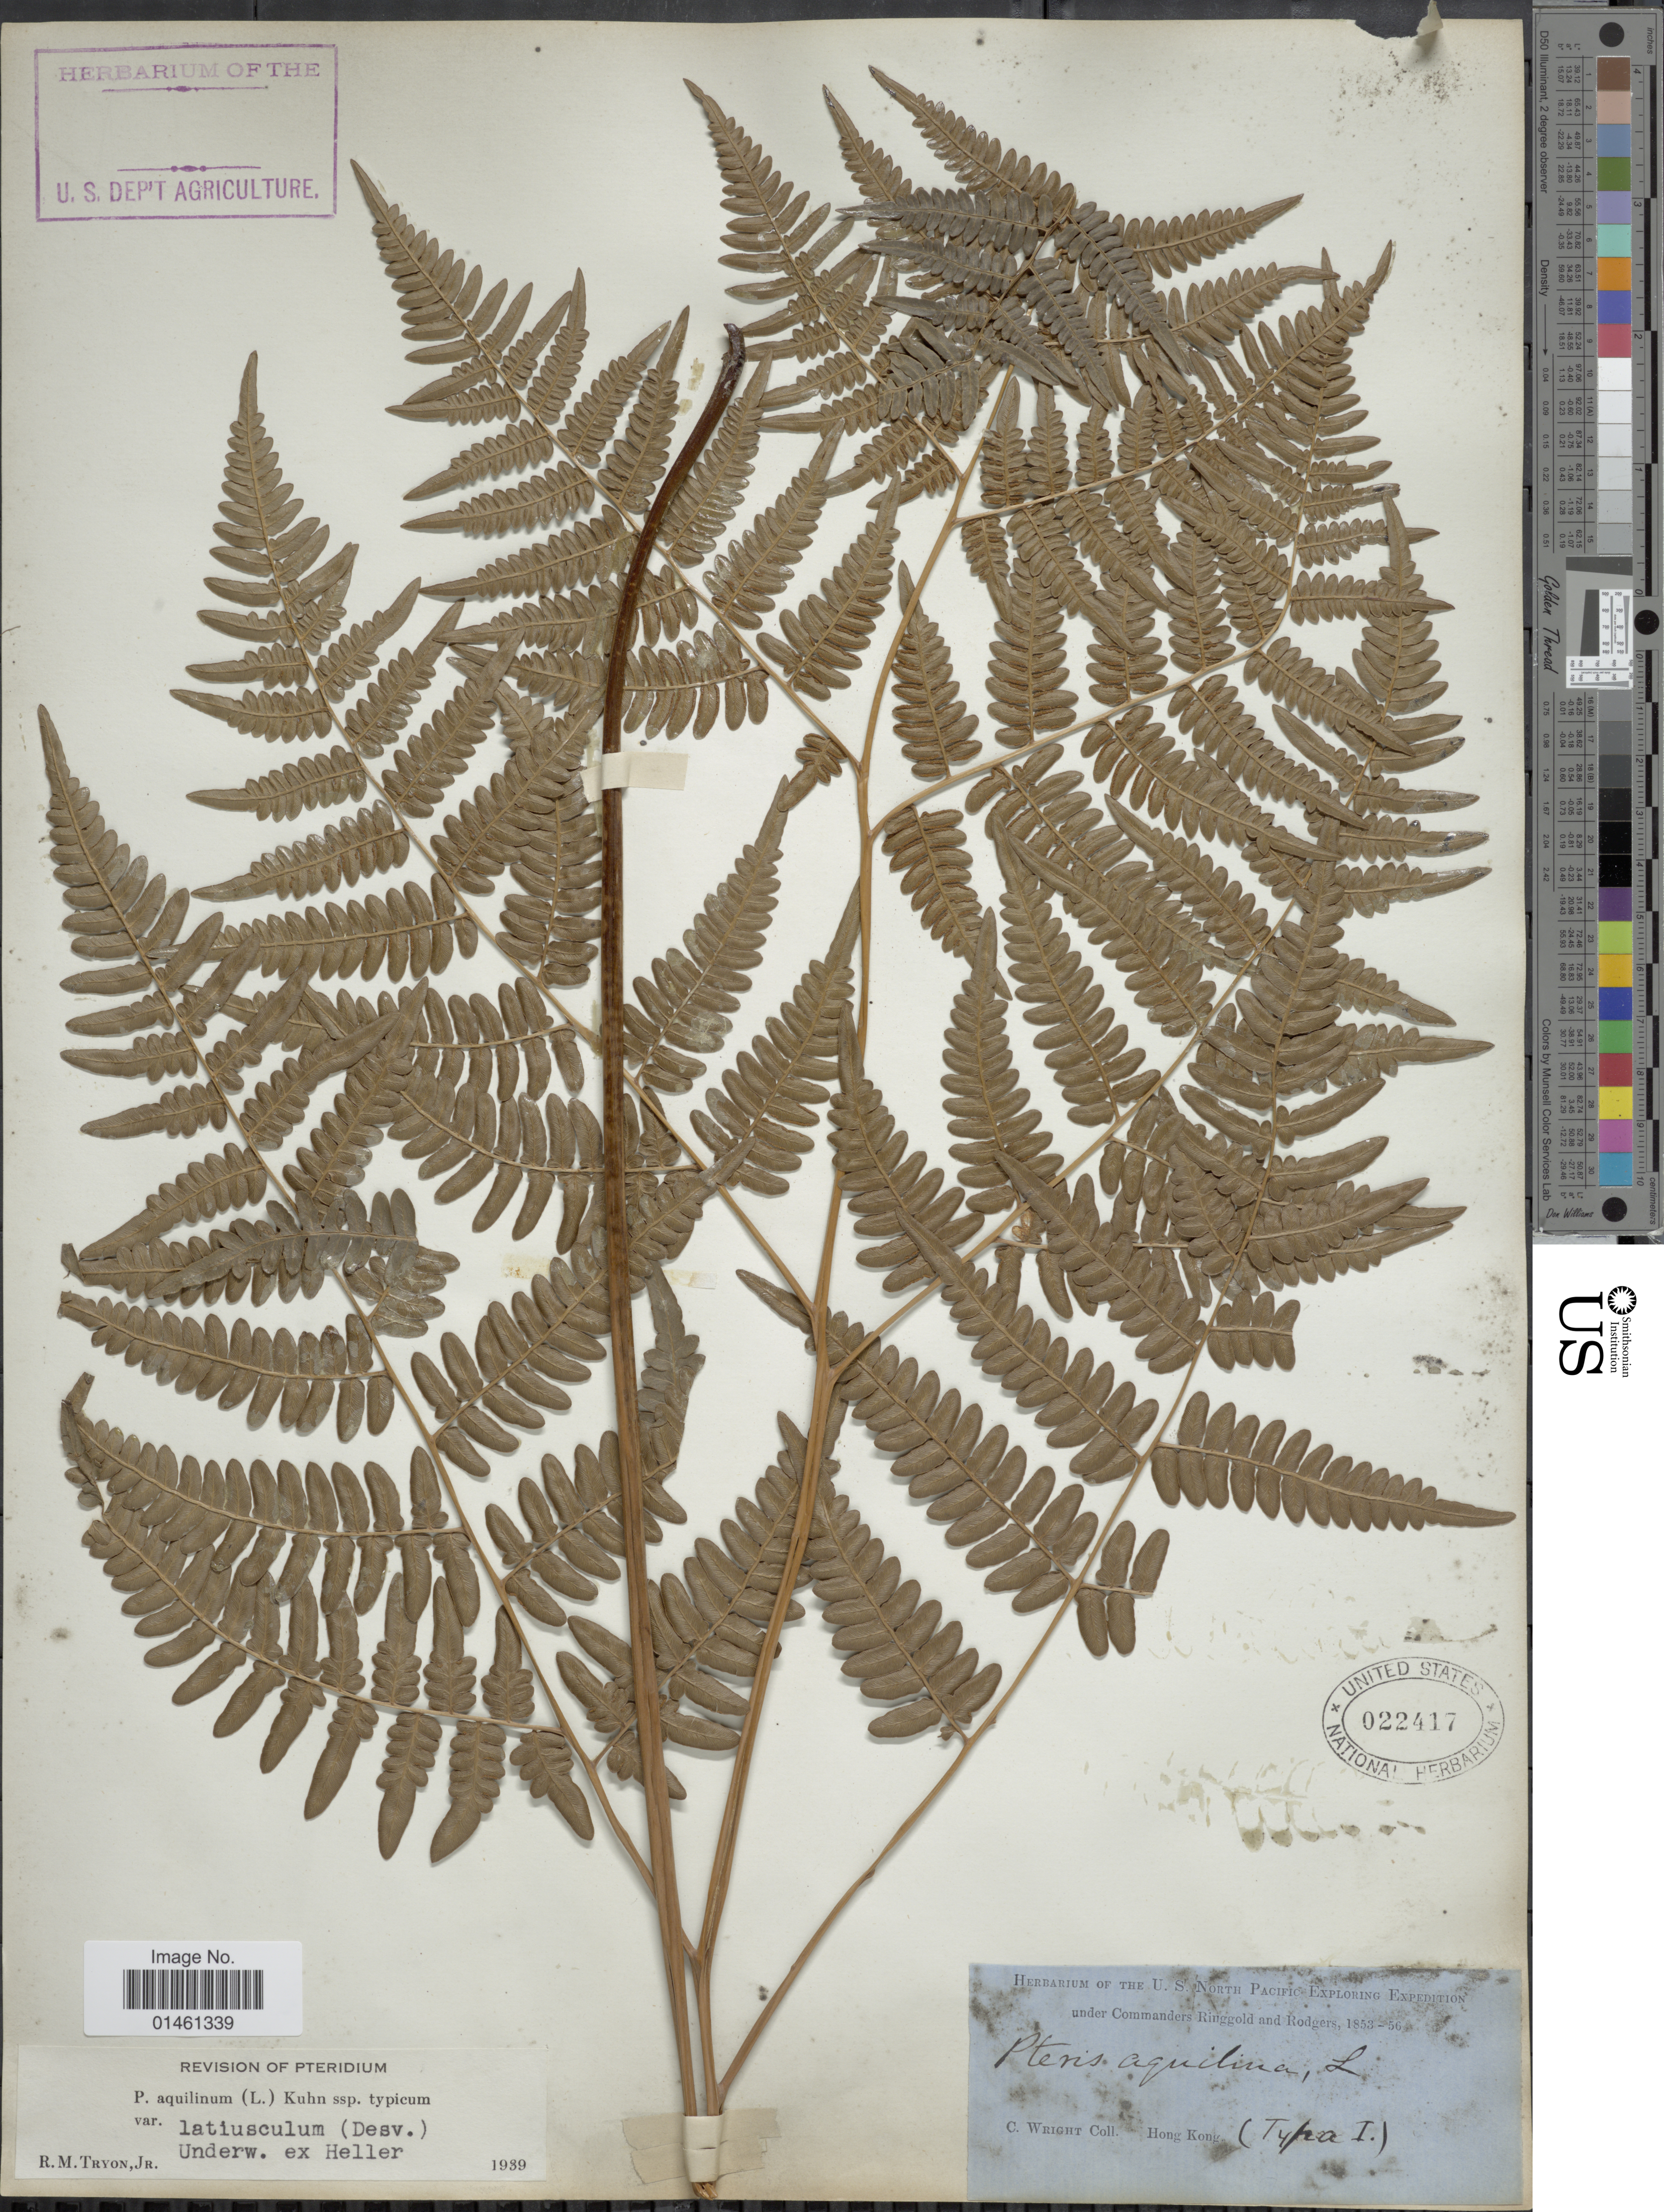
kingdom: Plantae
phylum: Tracheophyta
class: Polypodiopsida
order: Polypodiales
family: Dennstaedtiaceae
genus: Pteridium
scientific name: Pteridium aquilinum var. latiusculum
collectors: C. Wright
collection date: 1853/1856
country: China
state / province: Hong Kong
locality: Hong Kong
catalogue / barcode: US 22417